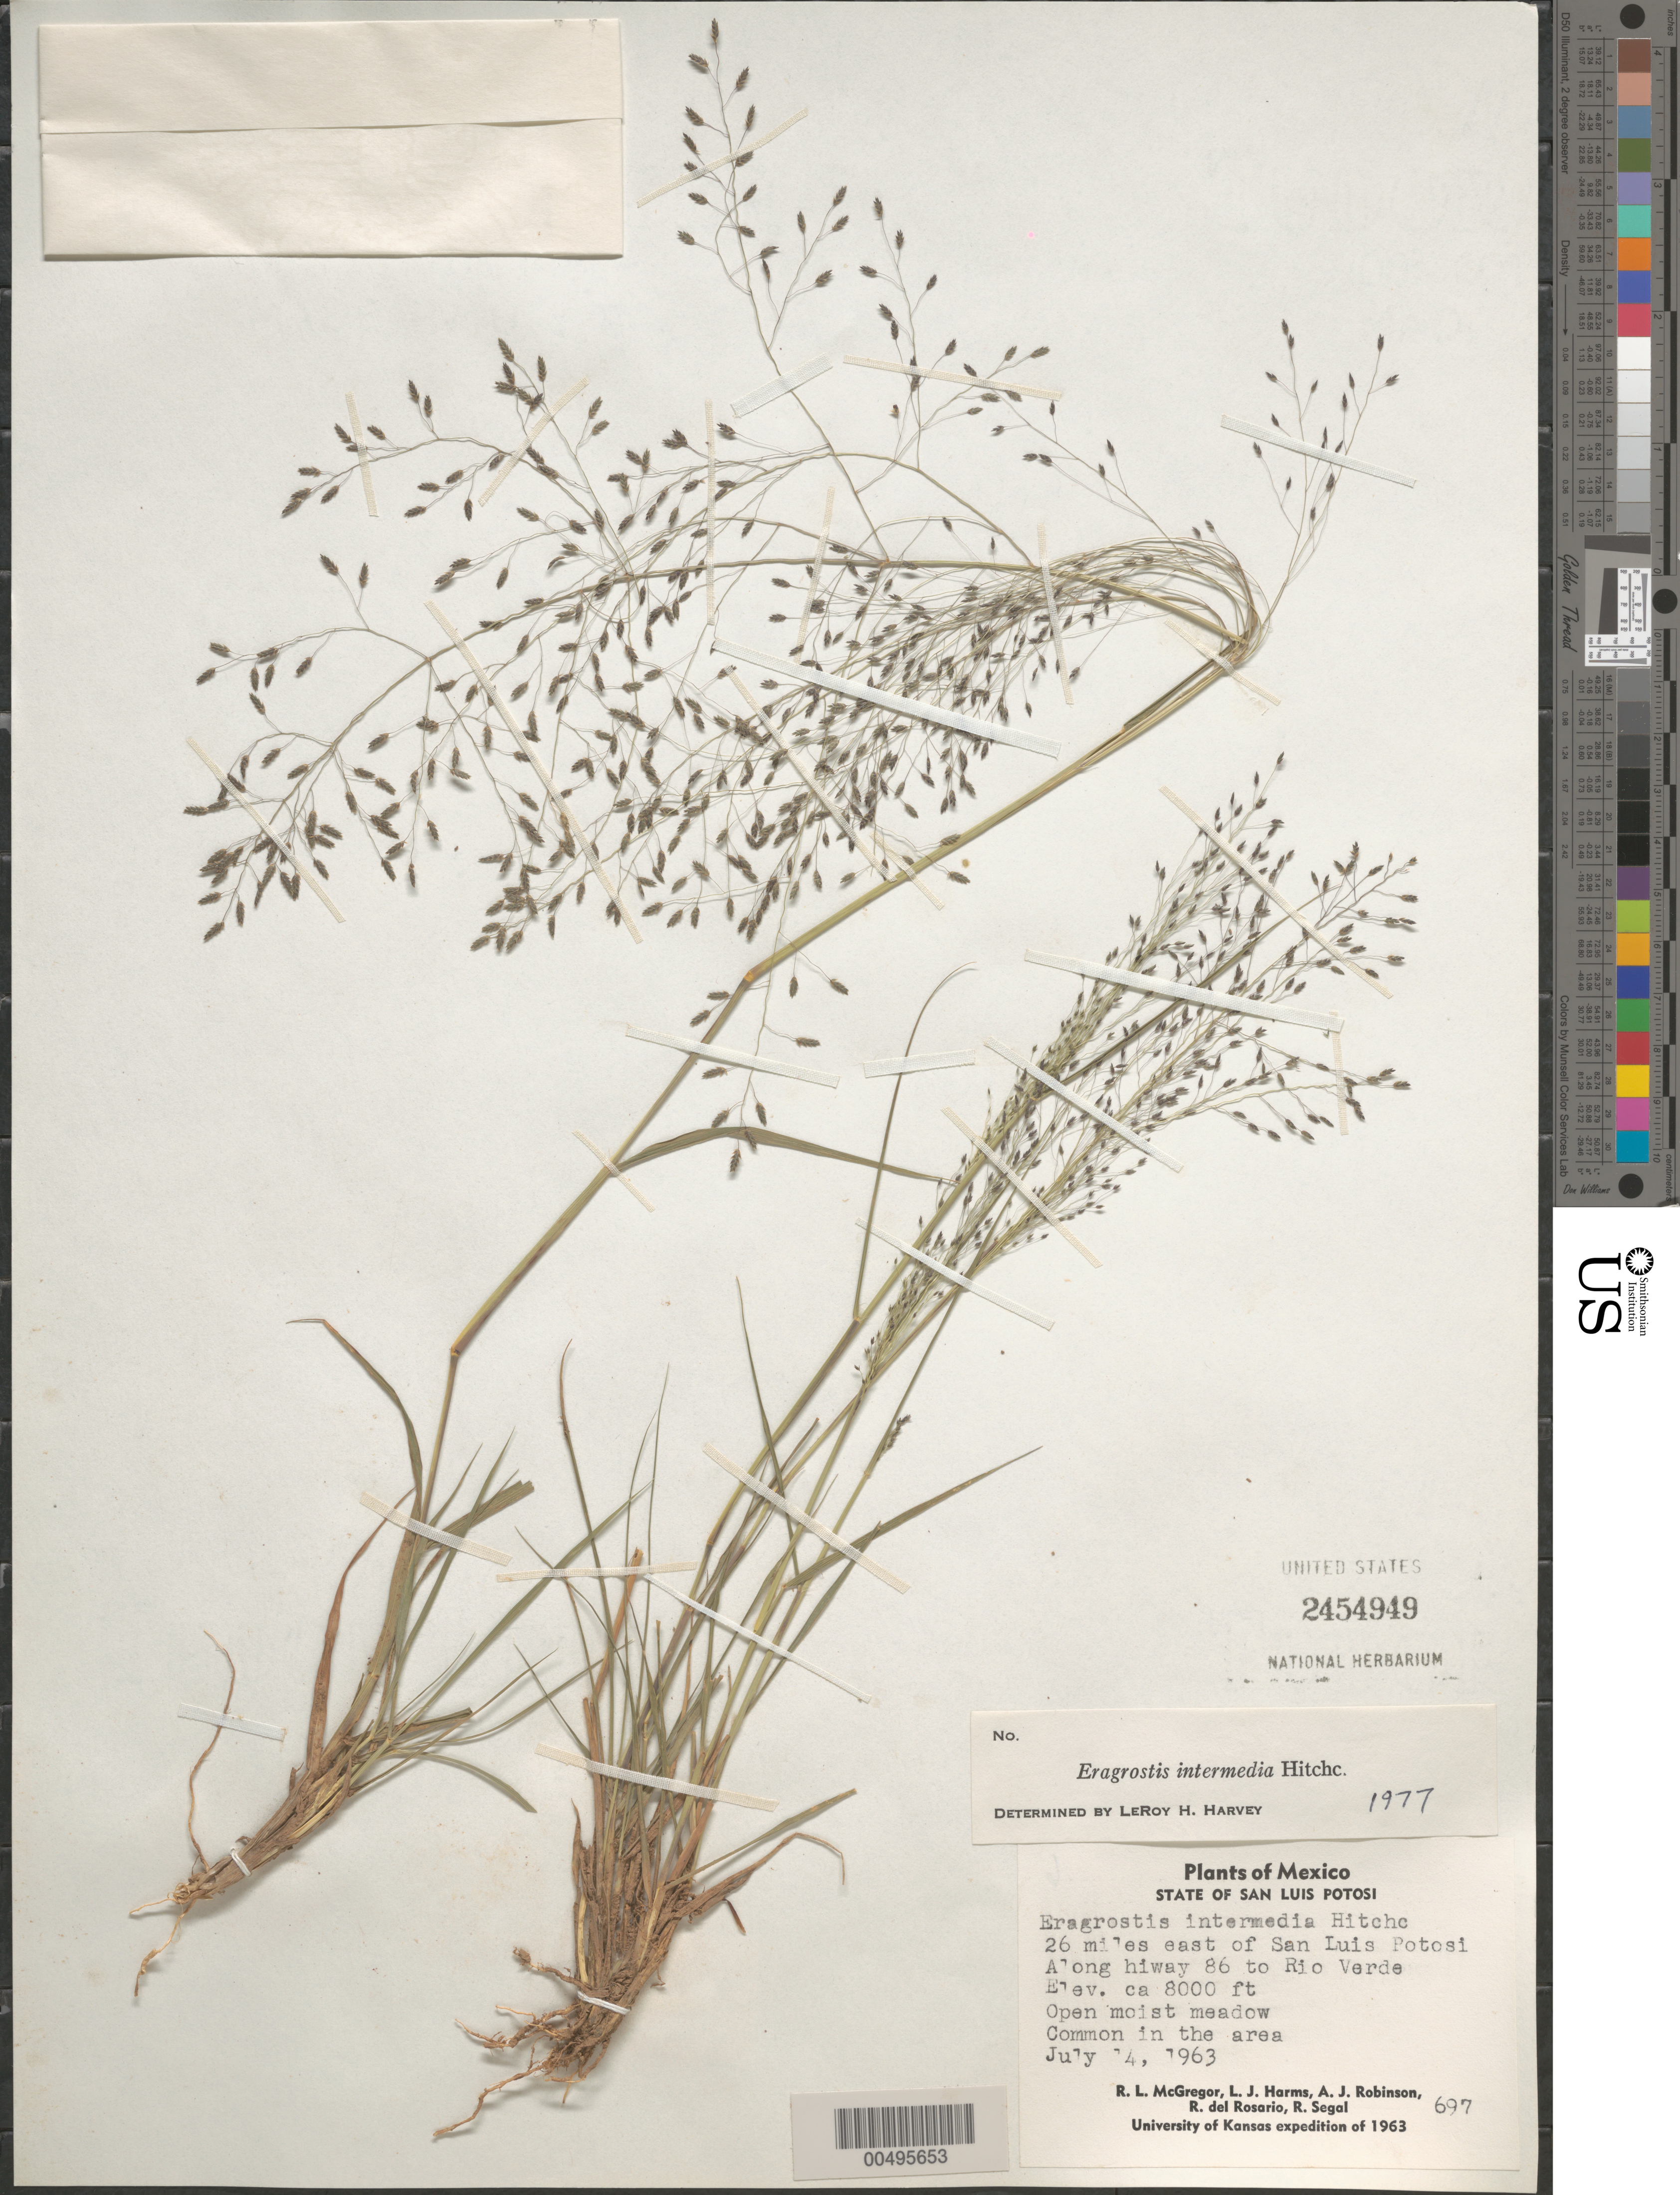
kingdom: Plantae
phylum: Tracheophyta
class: Liliopsida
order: Poales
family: Poaceae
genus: Eragrostis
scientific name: Eragrostis intermedia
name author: Hitchc.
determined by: Harvey, L. H.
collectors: R. McGregor, L. Harms & A. J. Robinson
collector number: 697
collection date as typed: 14 Jul 1963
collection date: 1963-07-14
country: Mexico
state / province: San Luis Potosi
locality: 26 mi E of San Luis Potosi, along hwy 86 to Rio Verde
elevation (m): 2438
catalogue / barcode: US 2454949